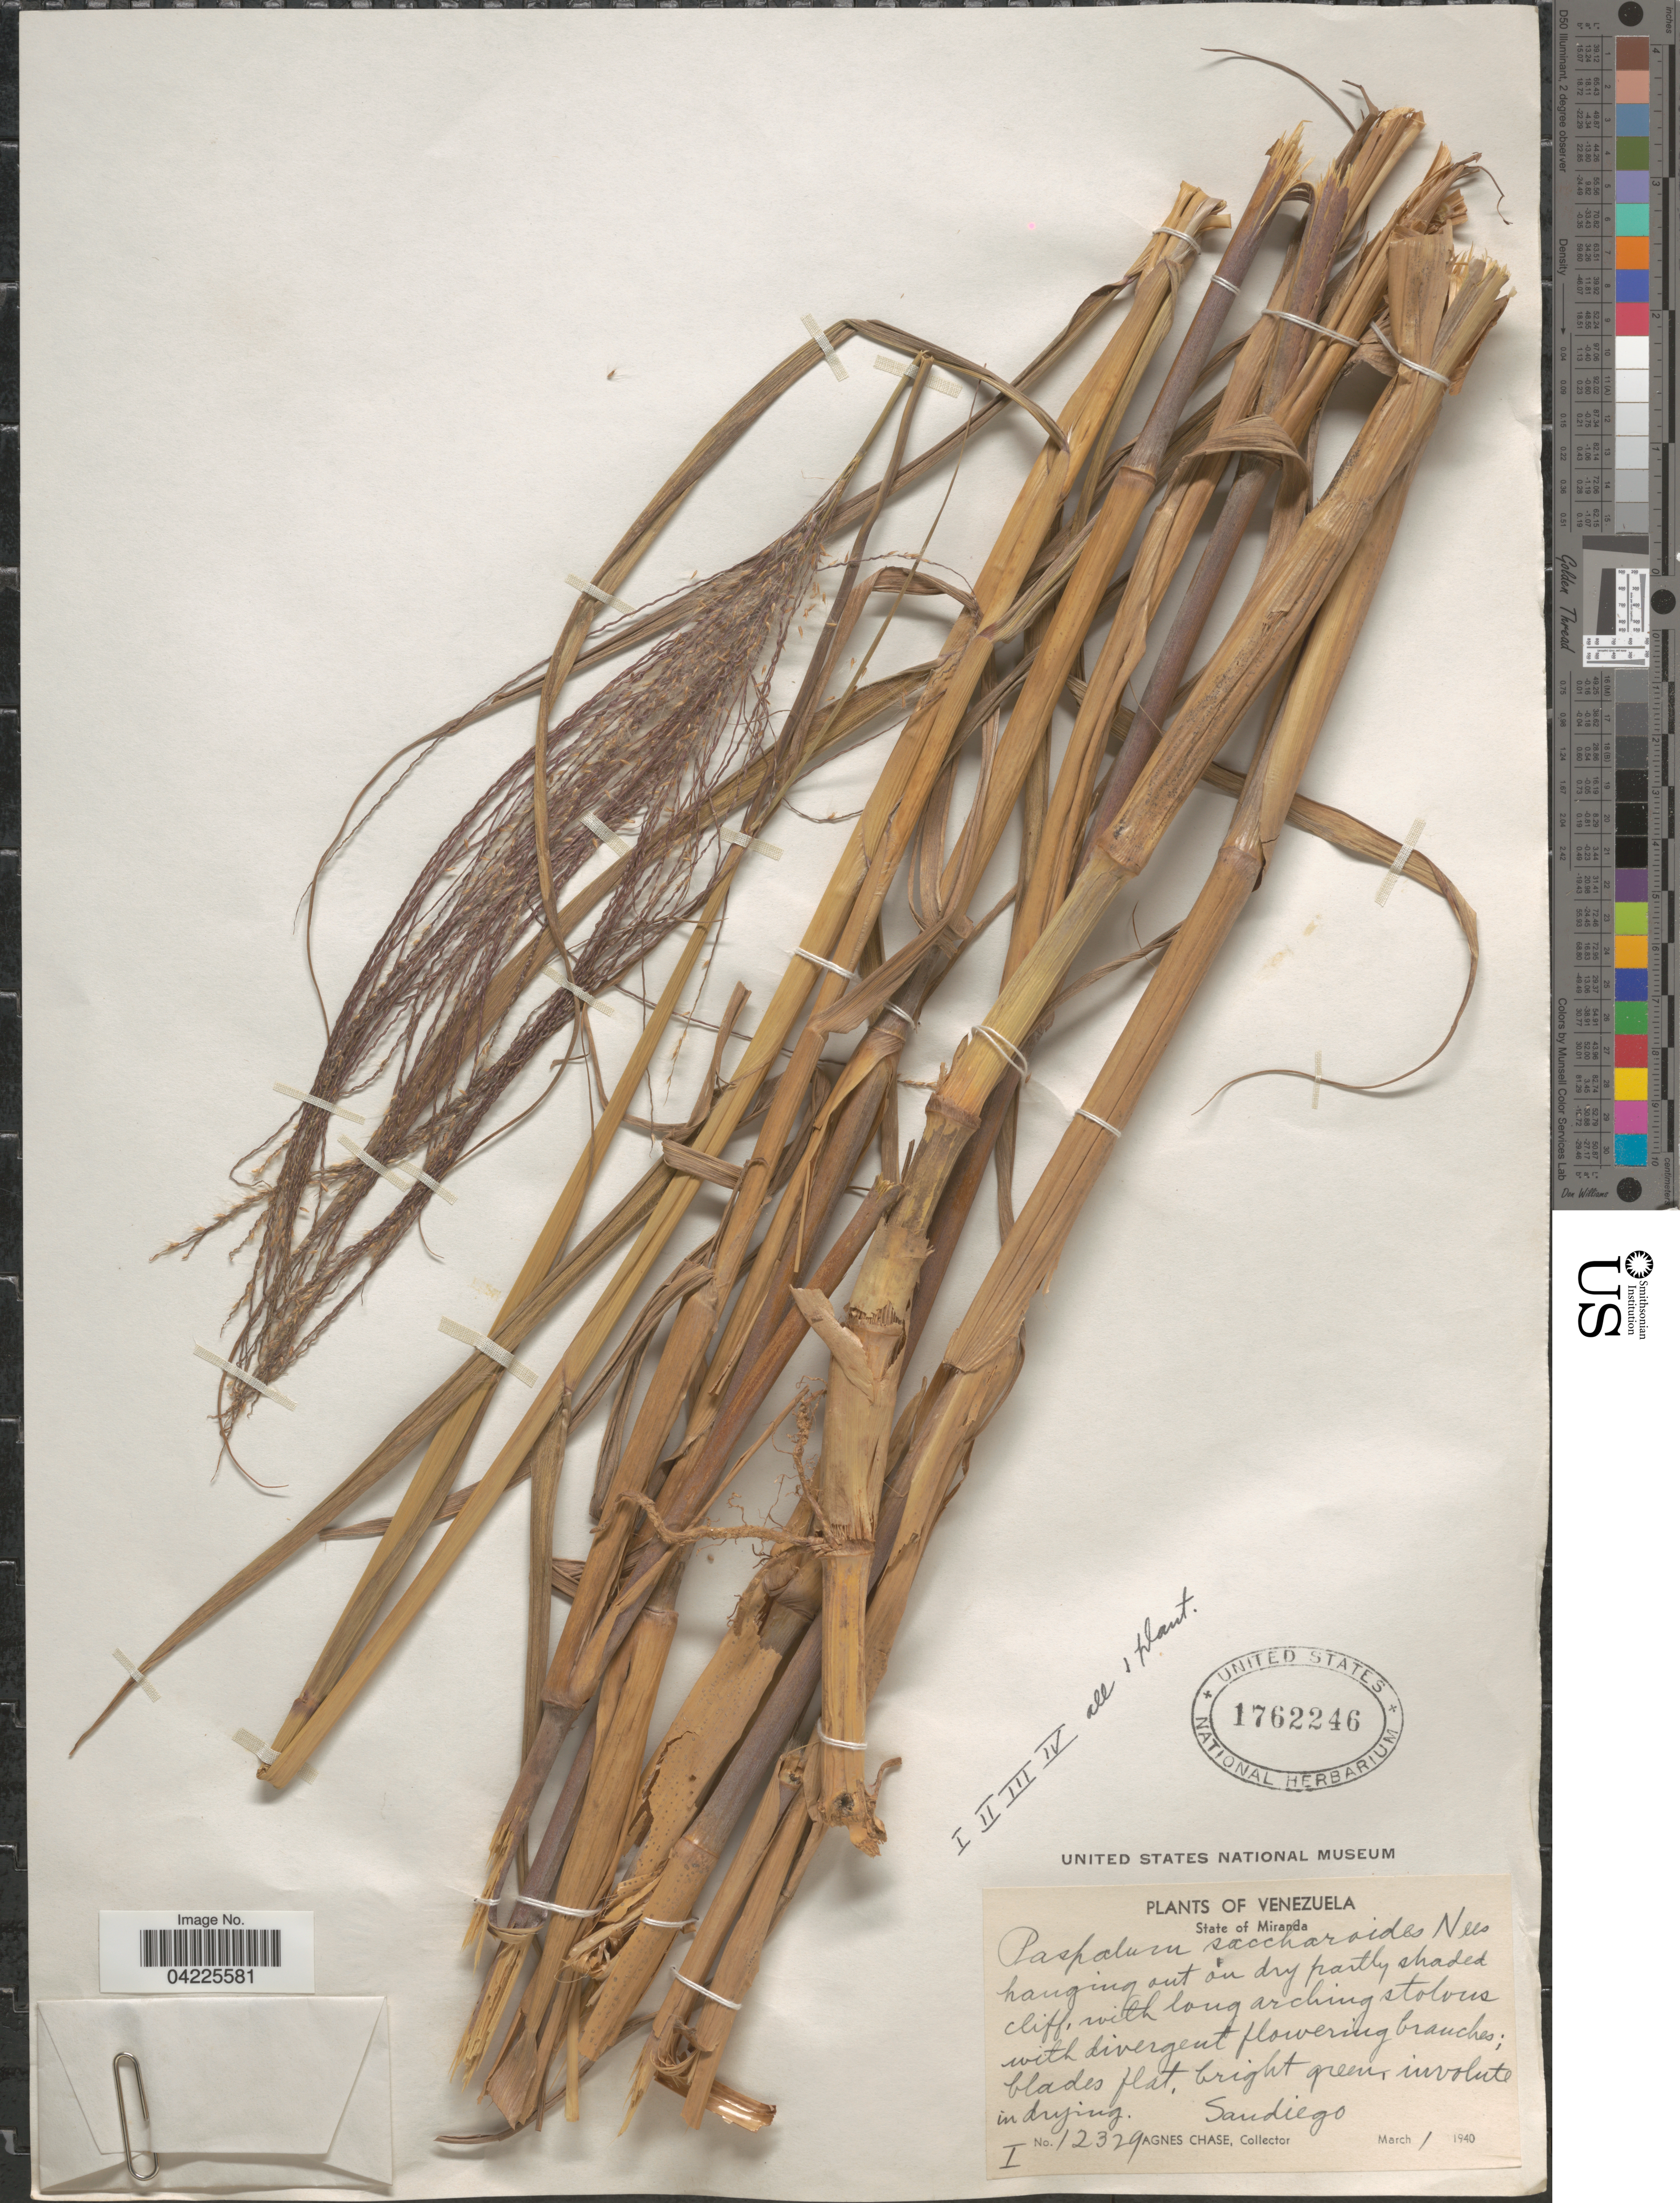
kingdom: Plantae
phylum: Tracheophyta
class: Liliopsida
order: Poales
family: Poaceae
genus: Paspalum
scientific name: Paspalum saccharoides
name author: Nees ex Trin.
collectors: A. Chase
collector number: I12329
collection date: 1940-03-01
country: Venezuela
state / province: Miranda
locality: Sandiego.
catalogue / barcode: US 1762246